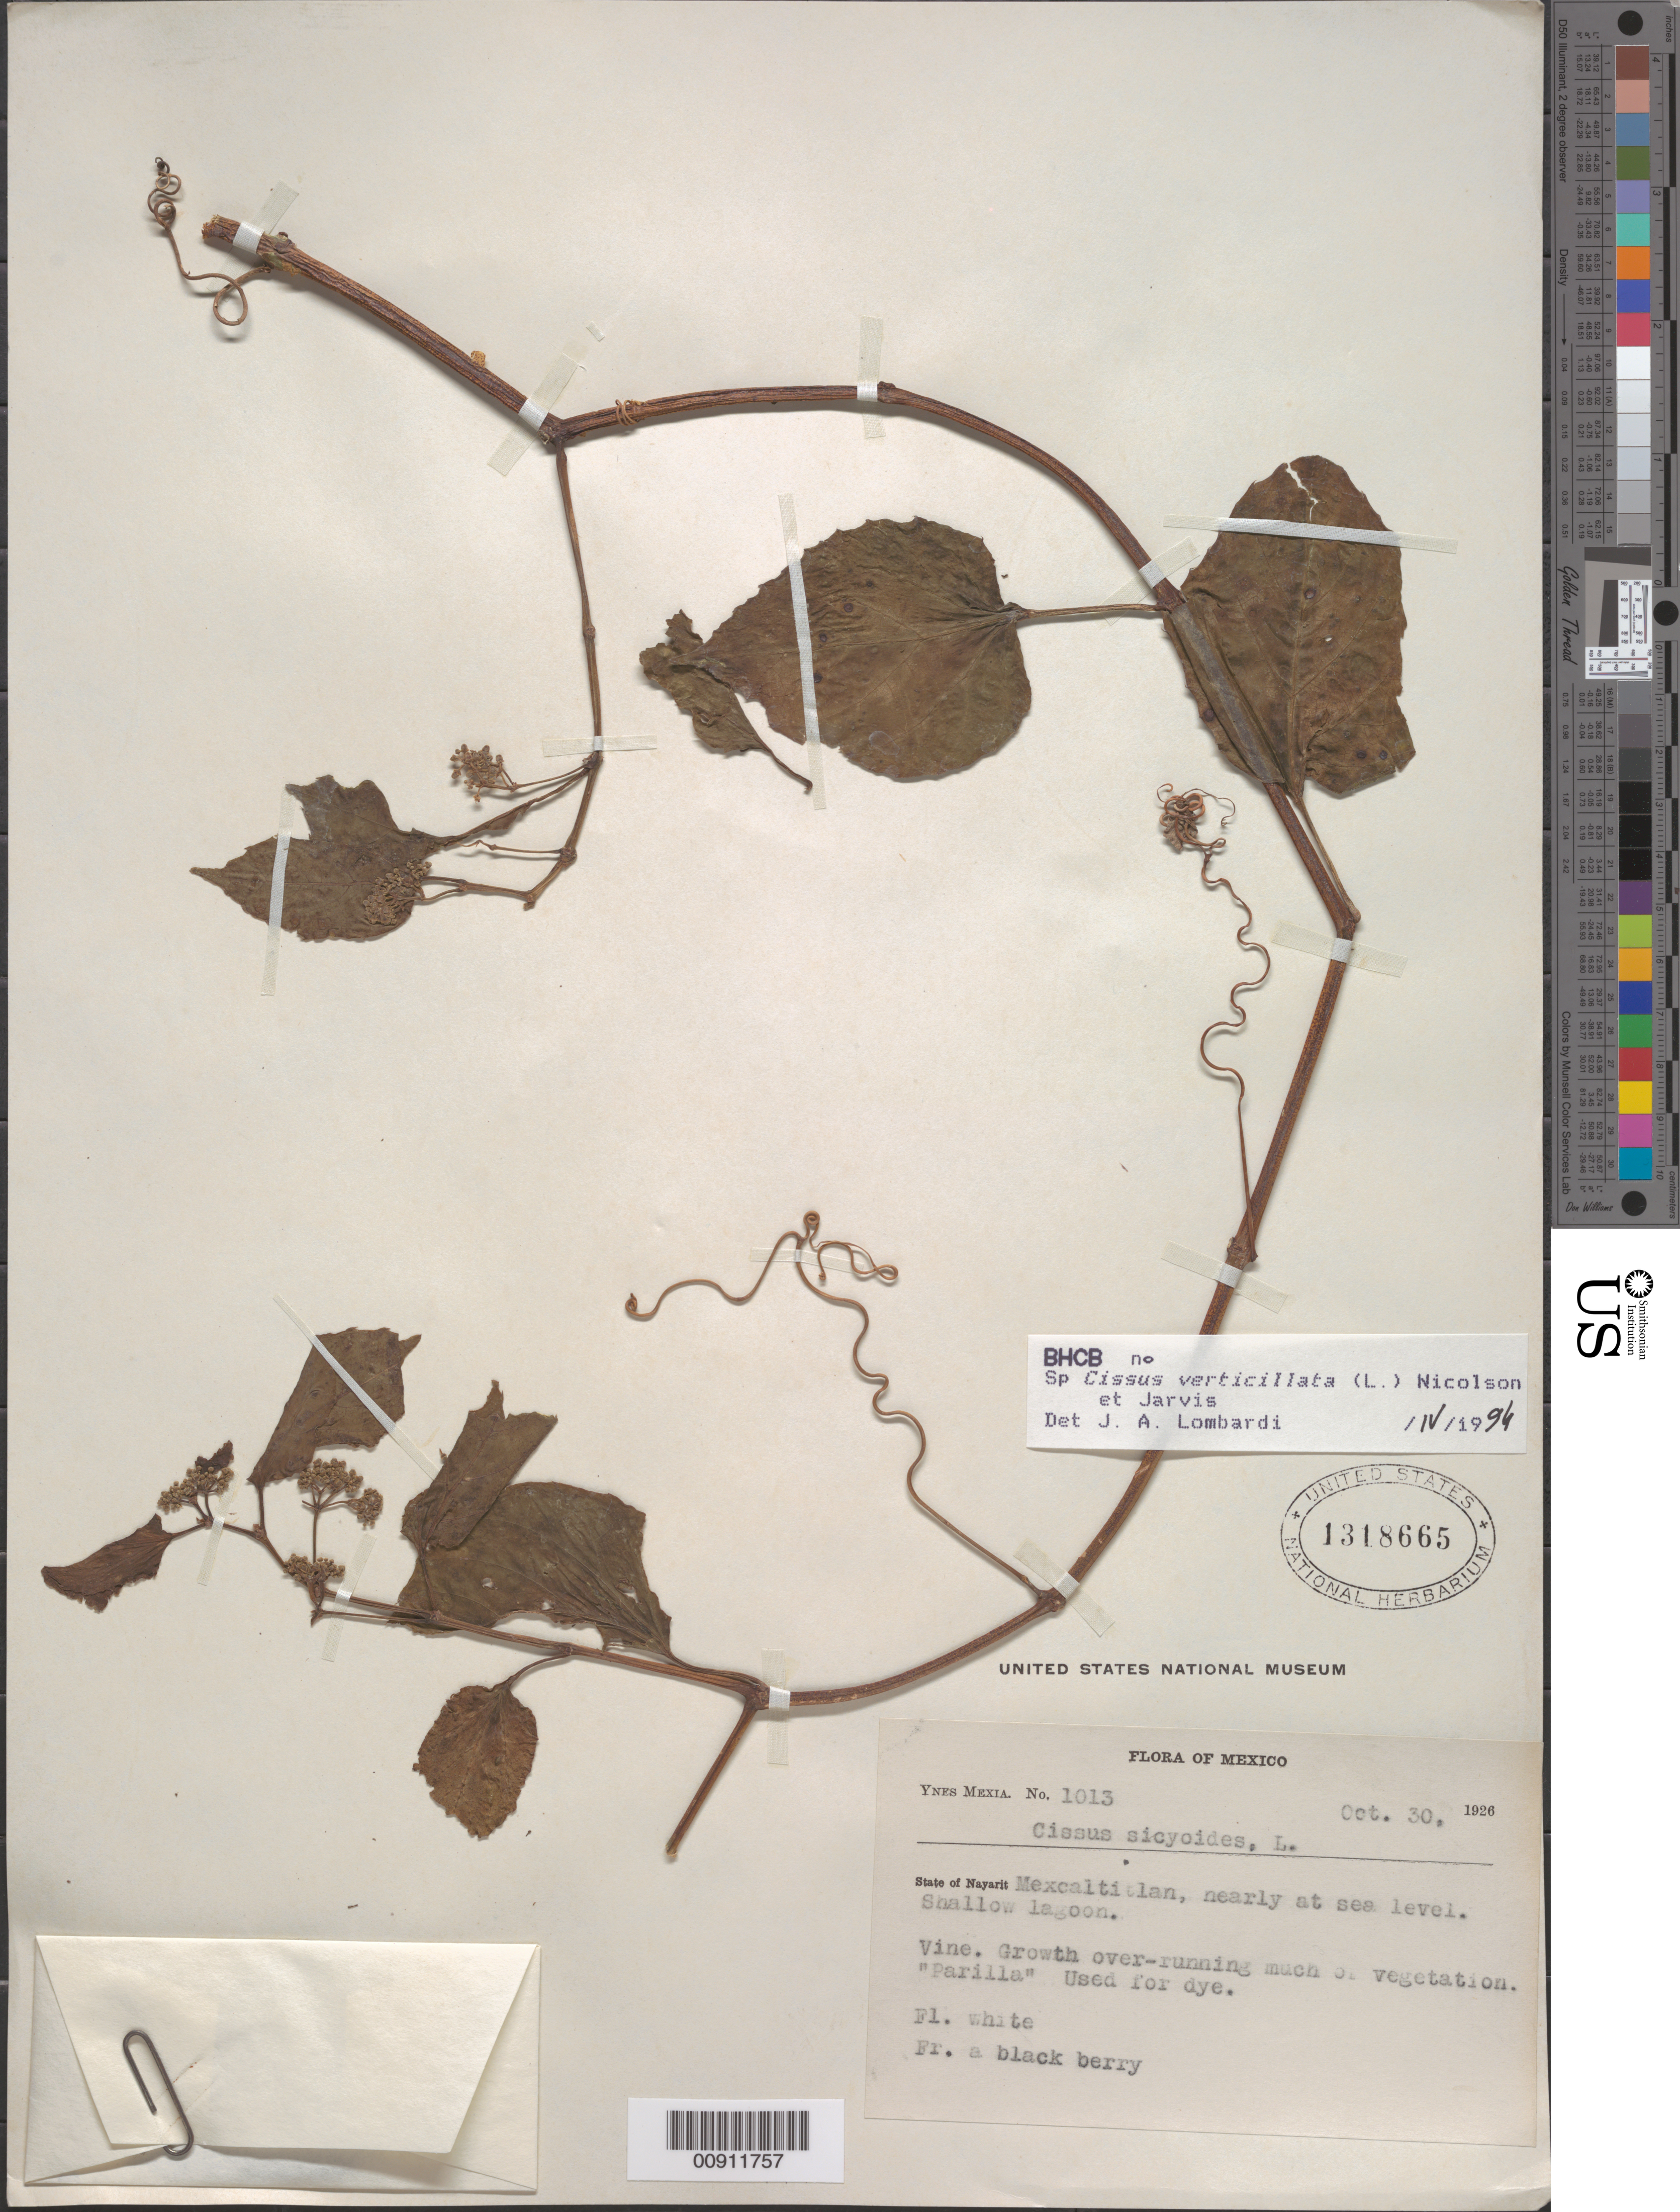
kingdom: Plantae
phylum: Tracheophyta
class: Magnoliopsida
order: Vitales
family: Vitaceae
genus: Cissus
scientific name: Cissus verticillata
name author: (L.) Nicolson & C.E. Jarvis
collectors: Y. Mexia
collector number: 1013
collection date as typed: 30 Oct 1926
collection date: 1926-10-30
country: Mexico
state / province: Nayarit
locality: State of Nayarit: Mexcatitlan. Shallow lagoon.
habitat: Growth over-running much of vegetation.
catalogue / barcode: US 1318665